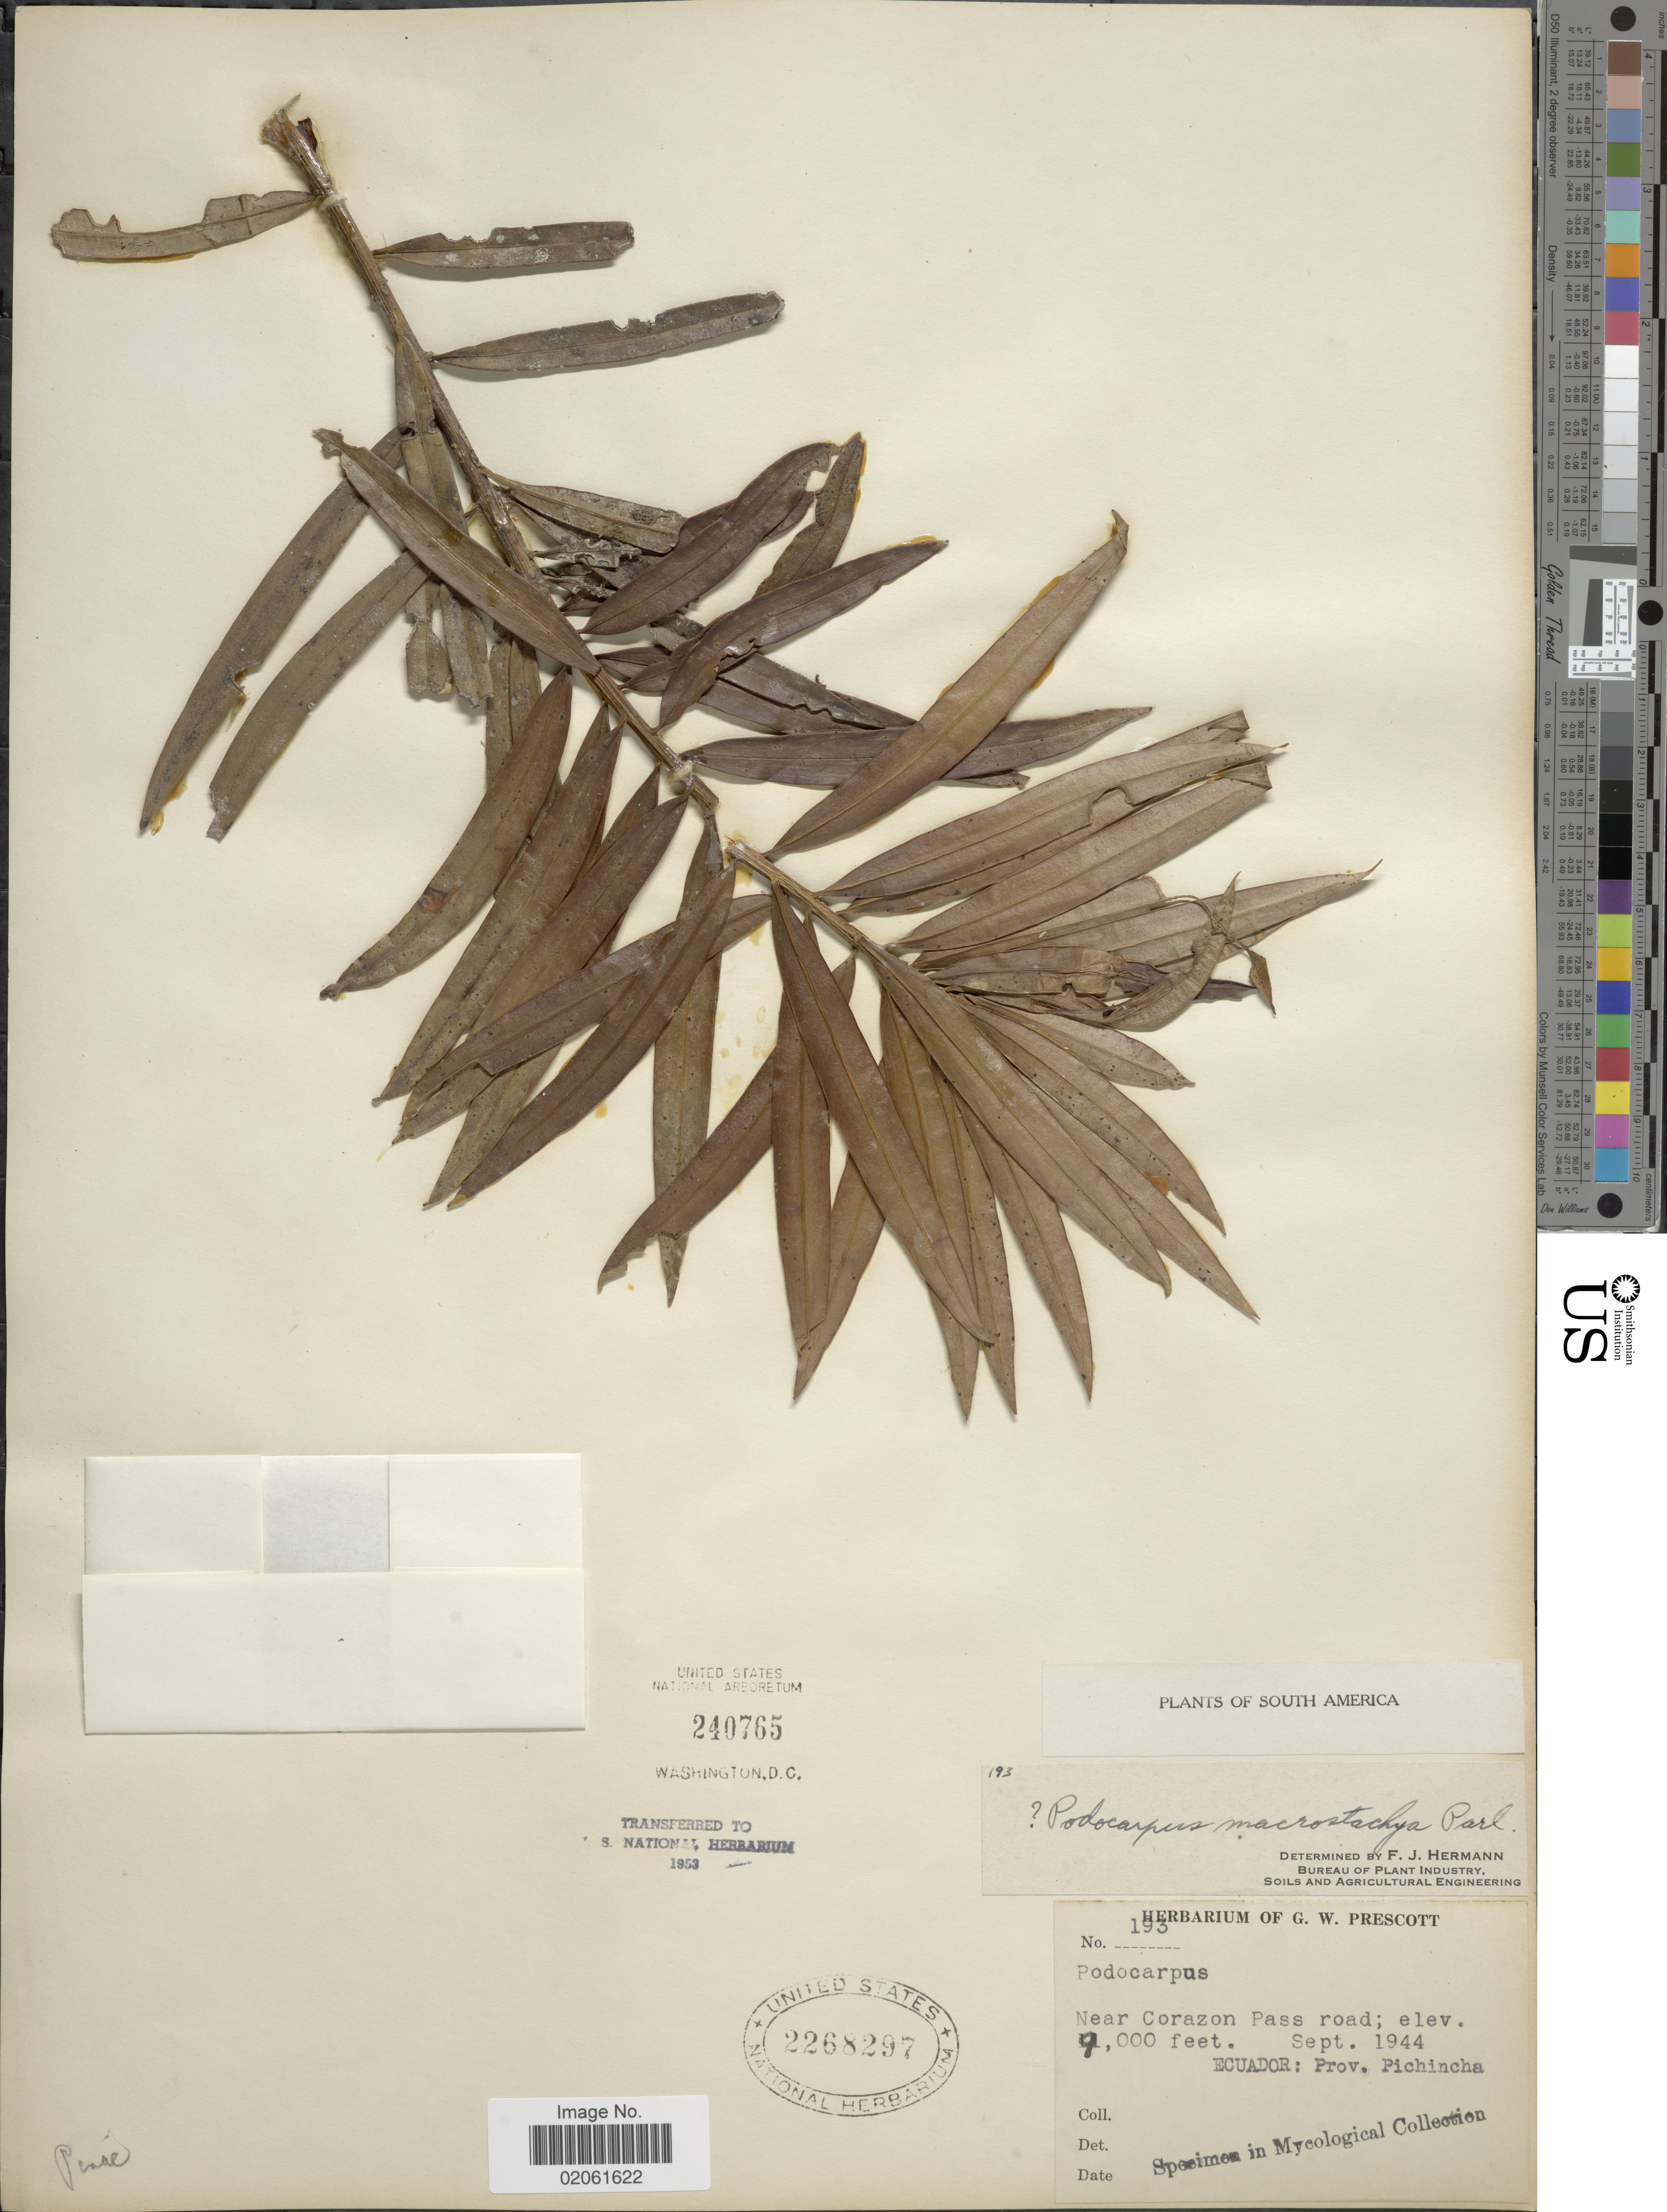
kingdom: Plantae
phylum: Tracheophyta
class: Pinopsida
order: Pinales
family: Podocarpaceae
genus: Podocarpus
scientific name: Podocarpus oleifolius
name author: D. Don ex Lamb.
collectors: ex herb. G. W. Prescott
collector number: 193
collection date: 1944-09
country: Ecuador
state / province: Pichincha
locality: Near Corazon Pass road. Ecuador: Prov. Pichincha.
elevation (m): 2134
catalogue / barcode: US 2268297